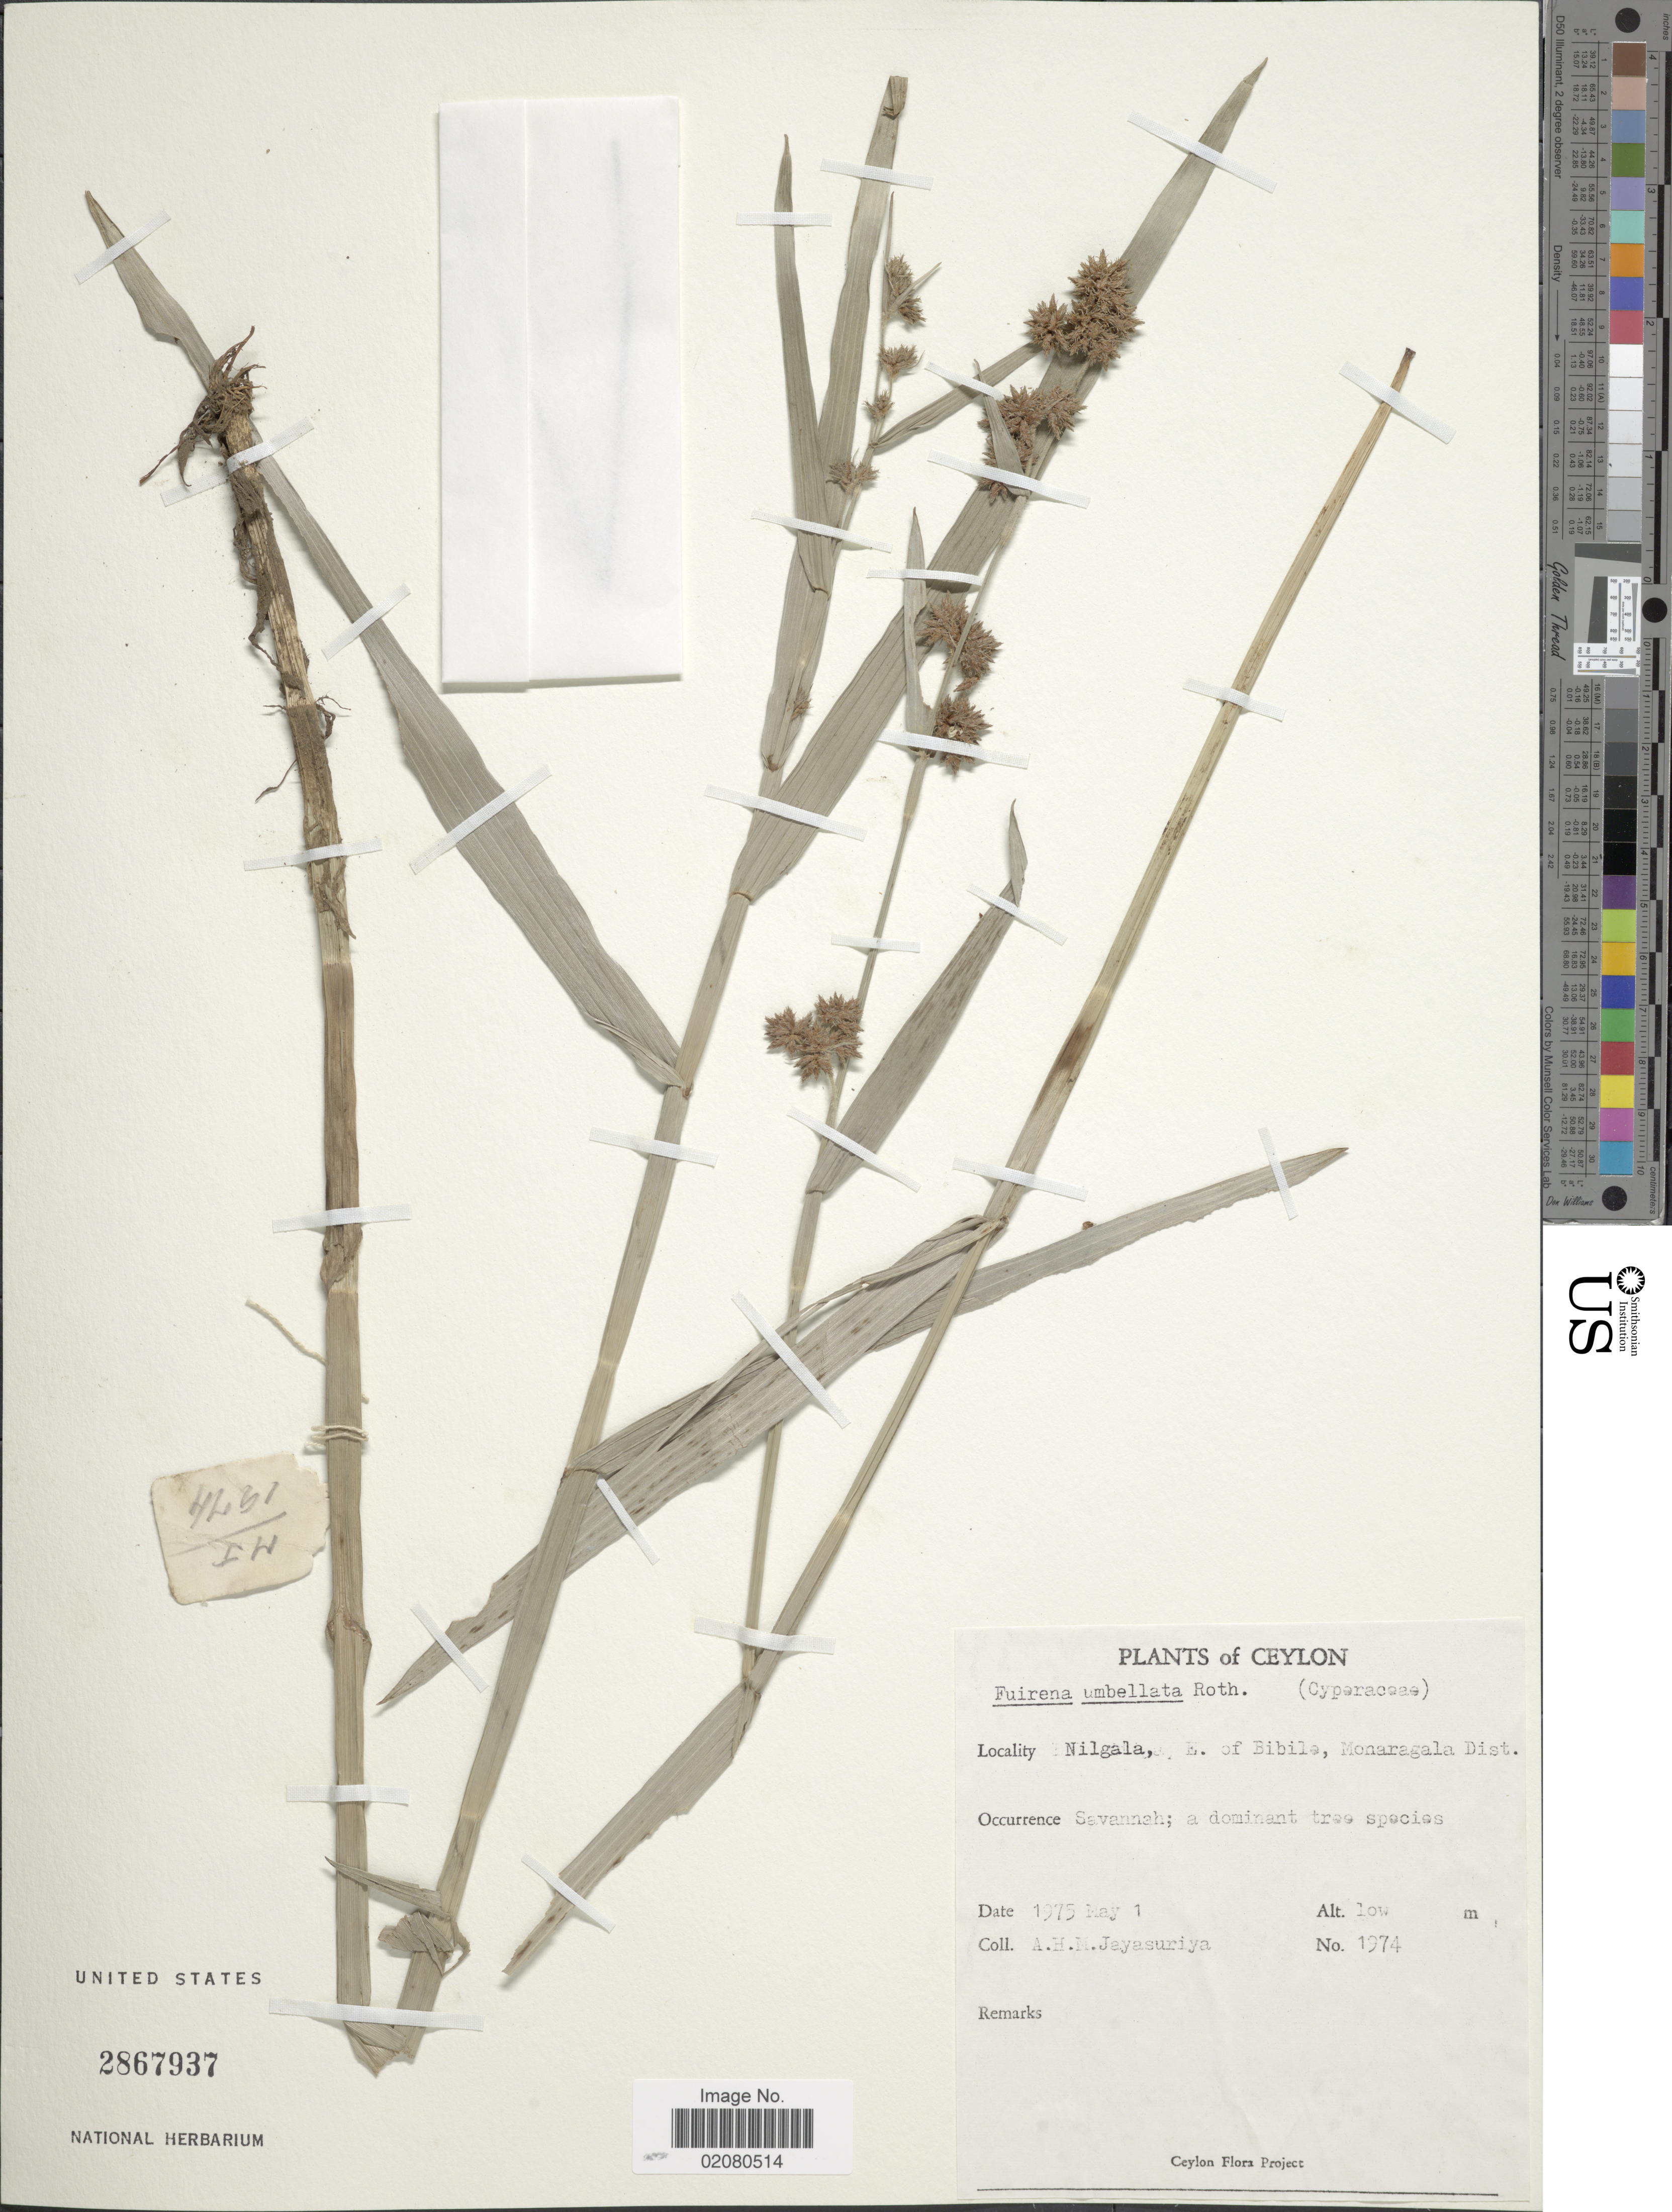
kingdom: Plantae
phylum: Tracheophyta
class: Liliopsida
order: Poales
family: Cyperaceae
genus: Fuirena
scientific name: Fuirena umbellata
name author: Rottb.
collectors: A. H. Jayasuriya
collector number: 1974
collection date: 1975-05-01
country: Sri Lanka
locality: Ceylon, Nilgala, E. of Bibila, Monaragala Dist.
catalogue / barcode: US 2867937